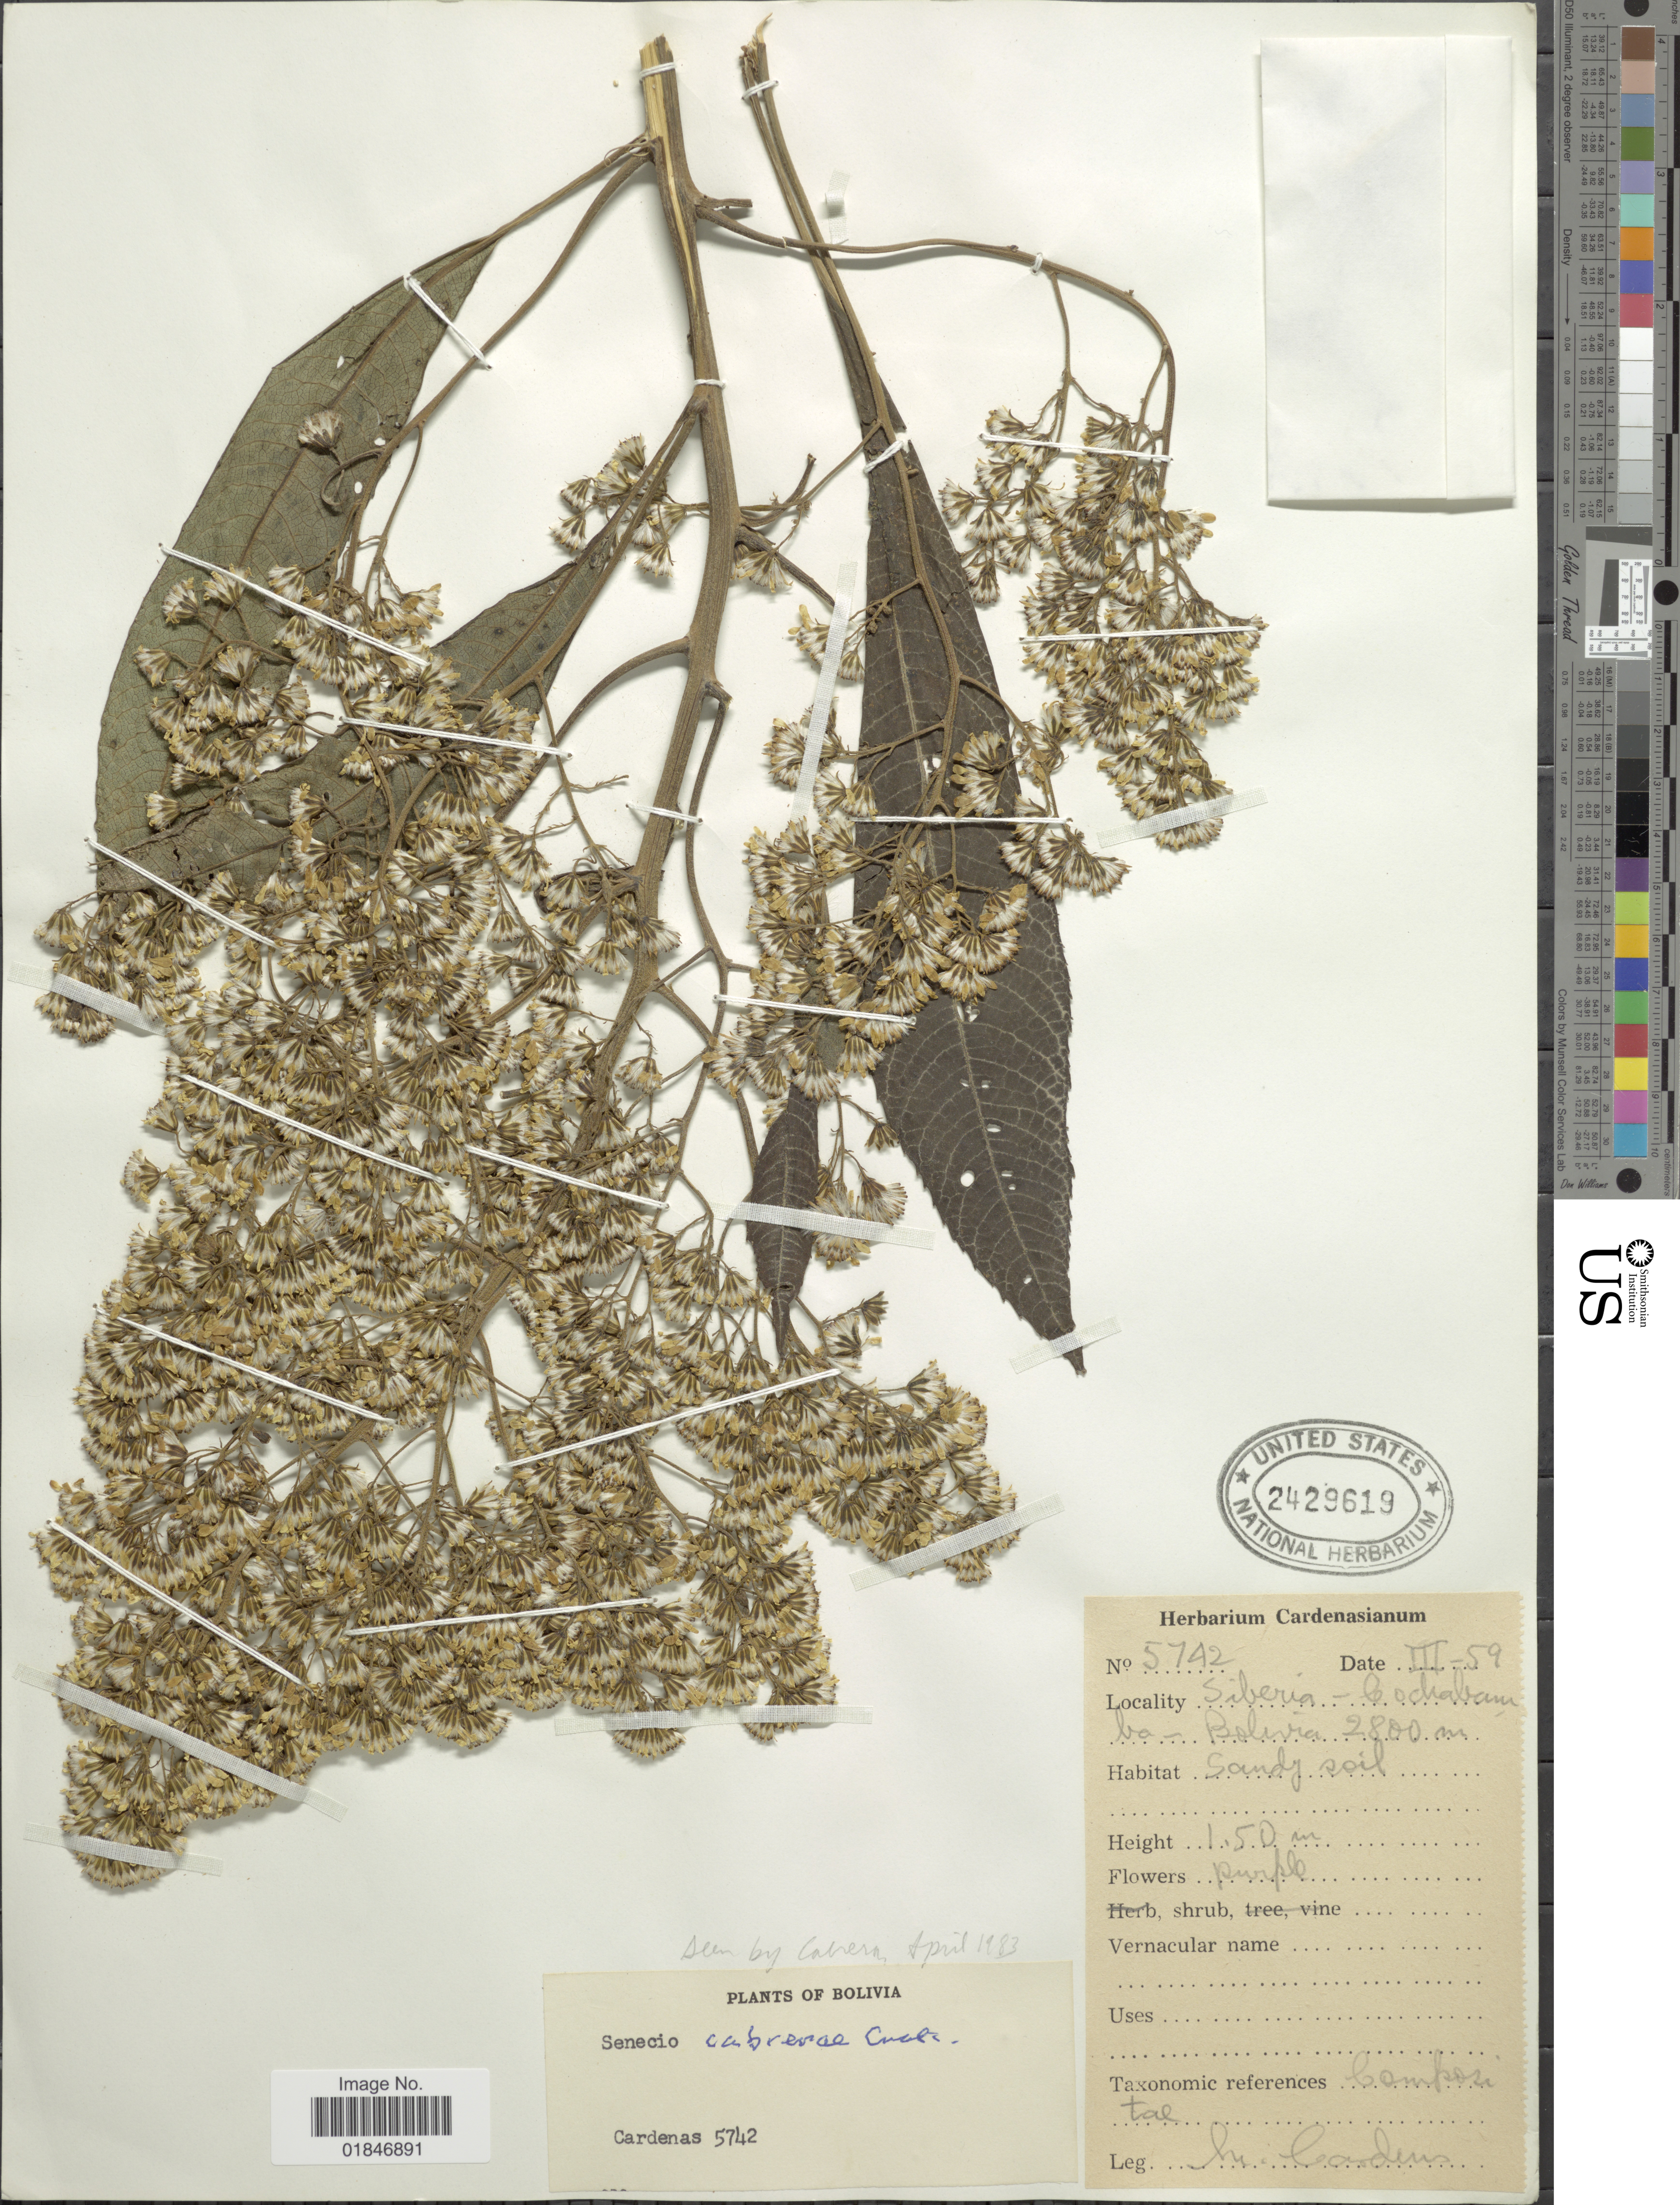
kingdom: Plantae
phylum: Tracheophyta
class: Magnoliopsida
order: Asterales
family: Asteraceae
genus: Dendrophorbium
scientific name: Dendrophorbium cabrerae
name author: (Cuatrec.) C. Jeffrey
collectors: M. Cárdenas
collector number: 5742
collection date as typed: Transcribed d/m/y: /3/59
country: Bolivia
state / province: Cochabamba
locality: Siberia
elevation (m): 2800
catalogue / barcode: US 2429619